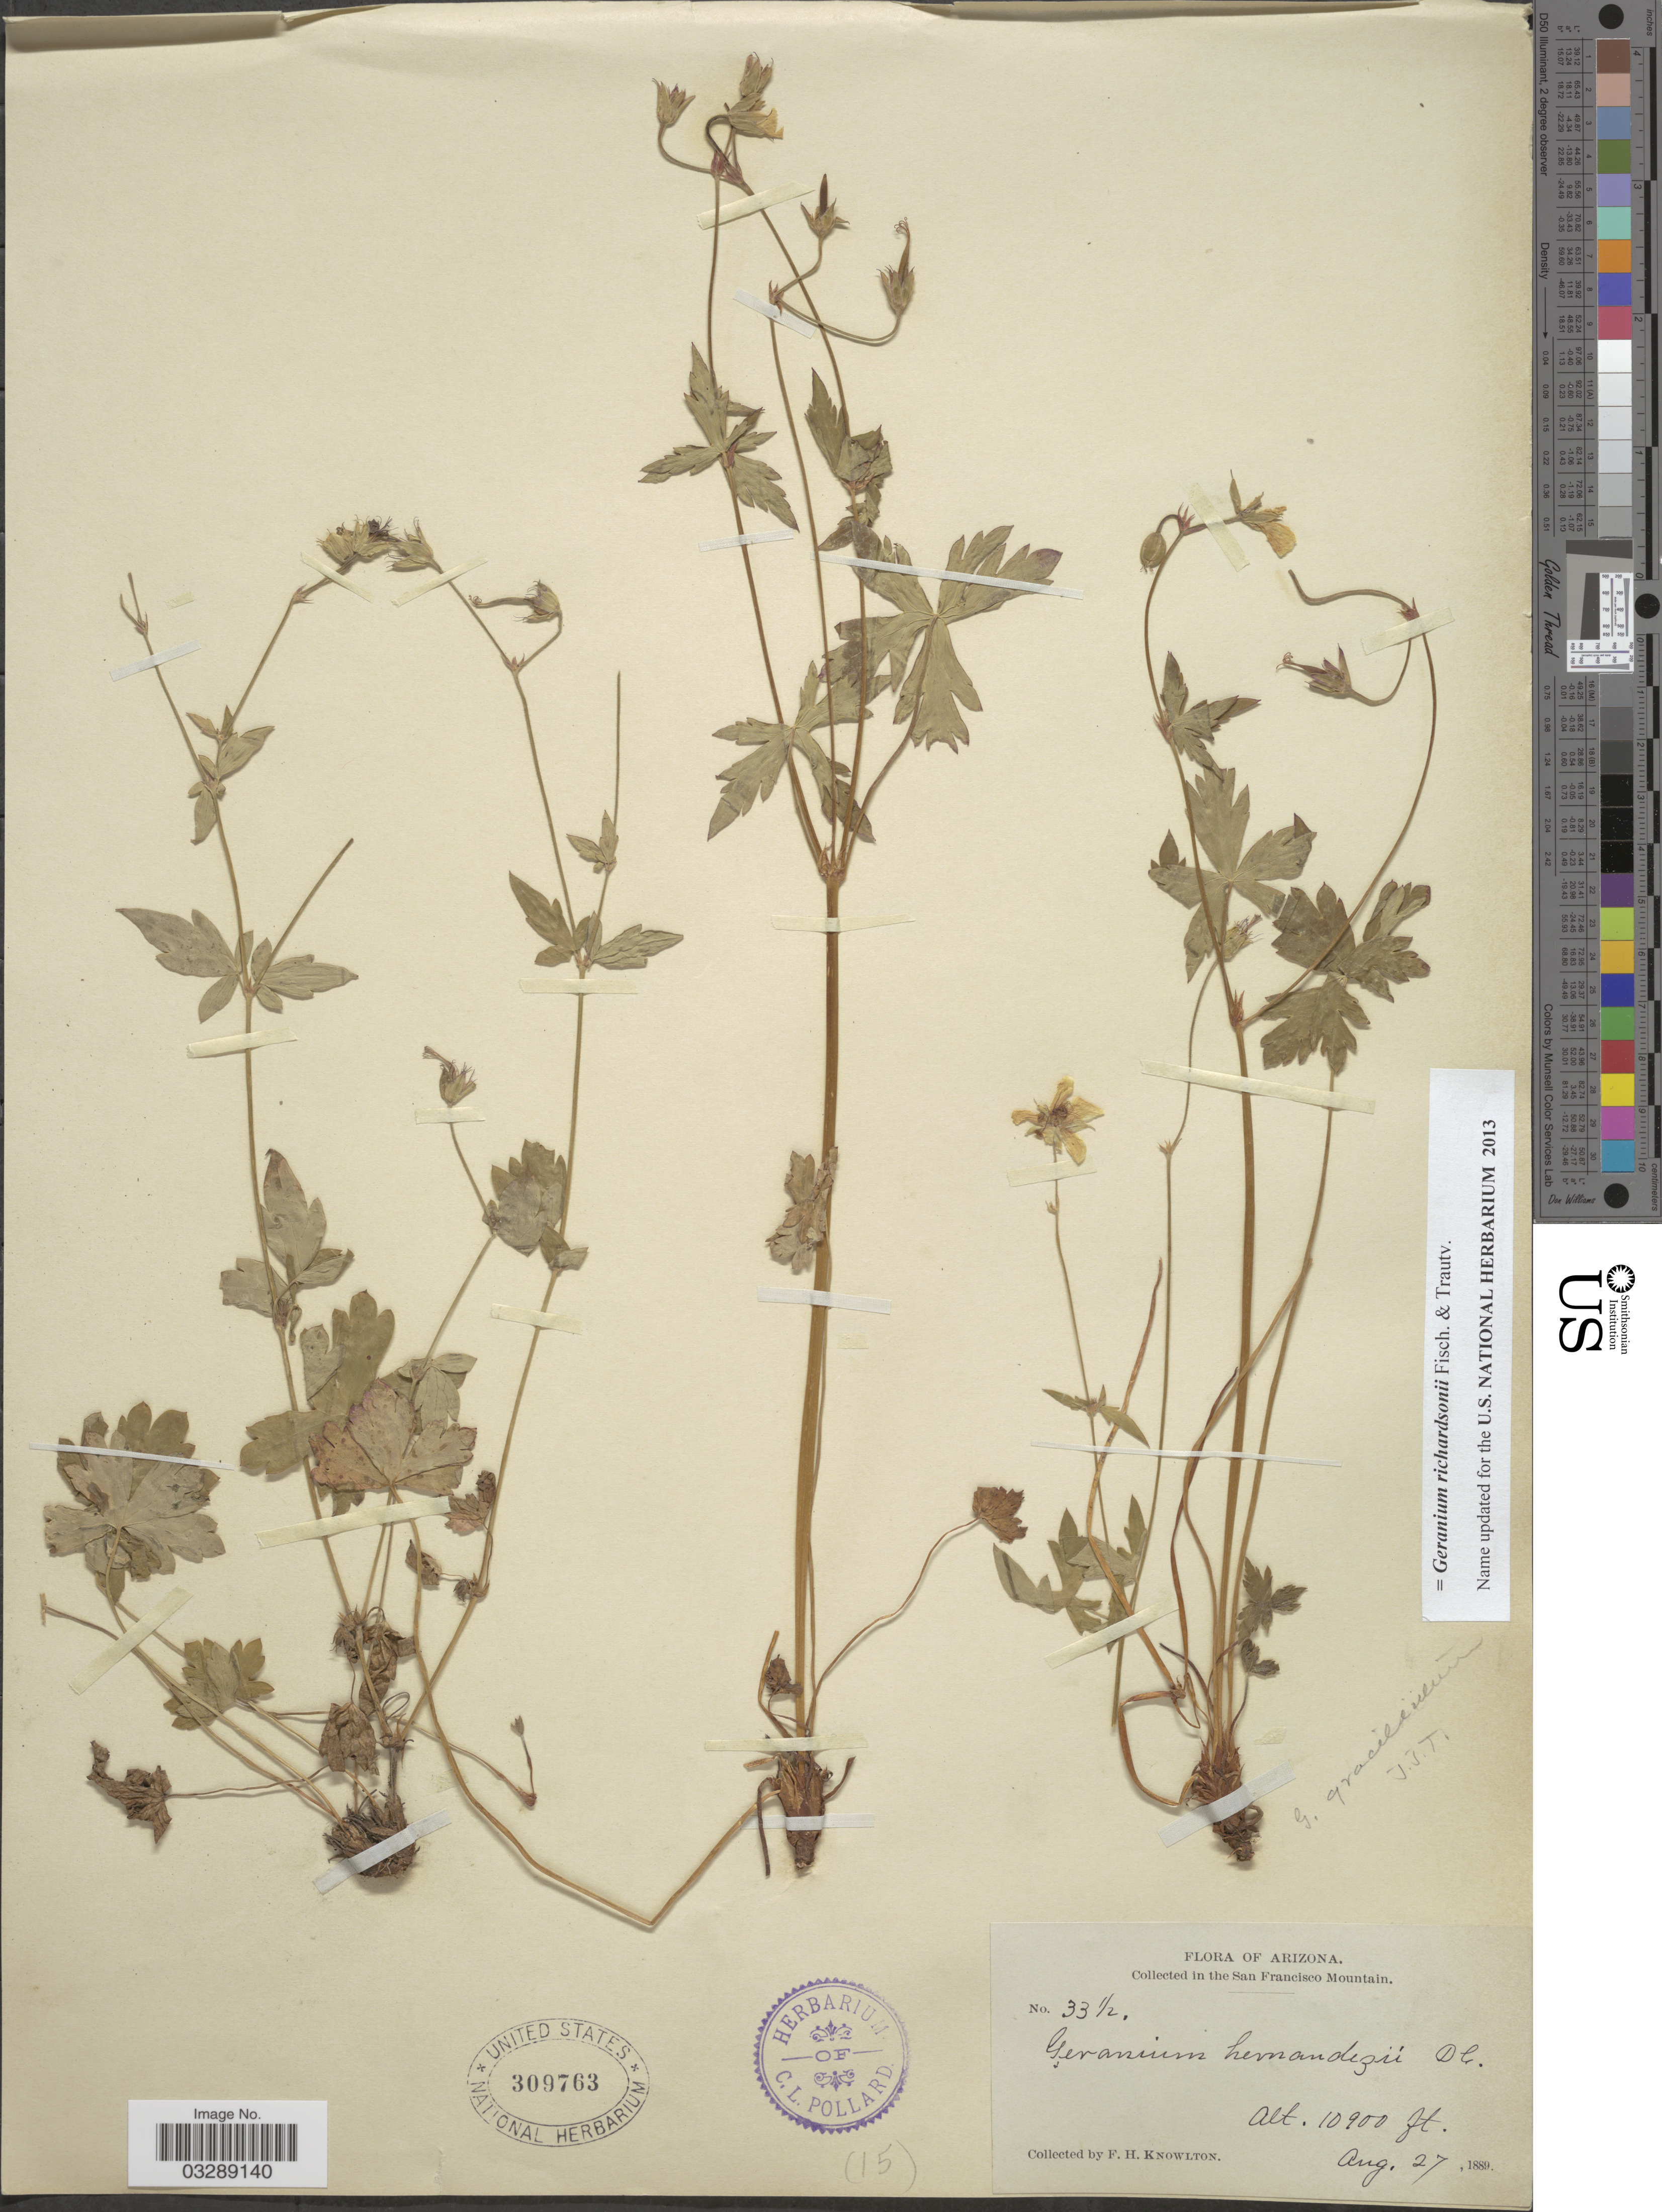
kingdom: Plantae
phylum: Tracheophyta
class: Magnoliopsida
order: Geraniales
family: Geraniaceae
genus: Geranium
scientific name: Geranium richardsonii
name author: Fisch. & Trautv.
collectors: F. H. Knowlton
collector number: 33½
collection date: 1889-08-27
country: United States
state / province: Arizona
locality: San Francisco Mountain.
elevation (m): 3322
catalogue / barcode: US 309763